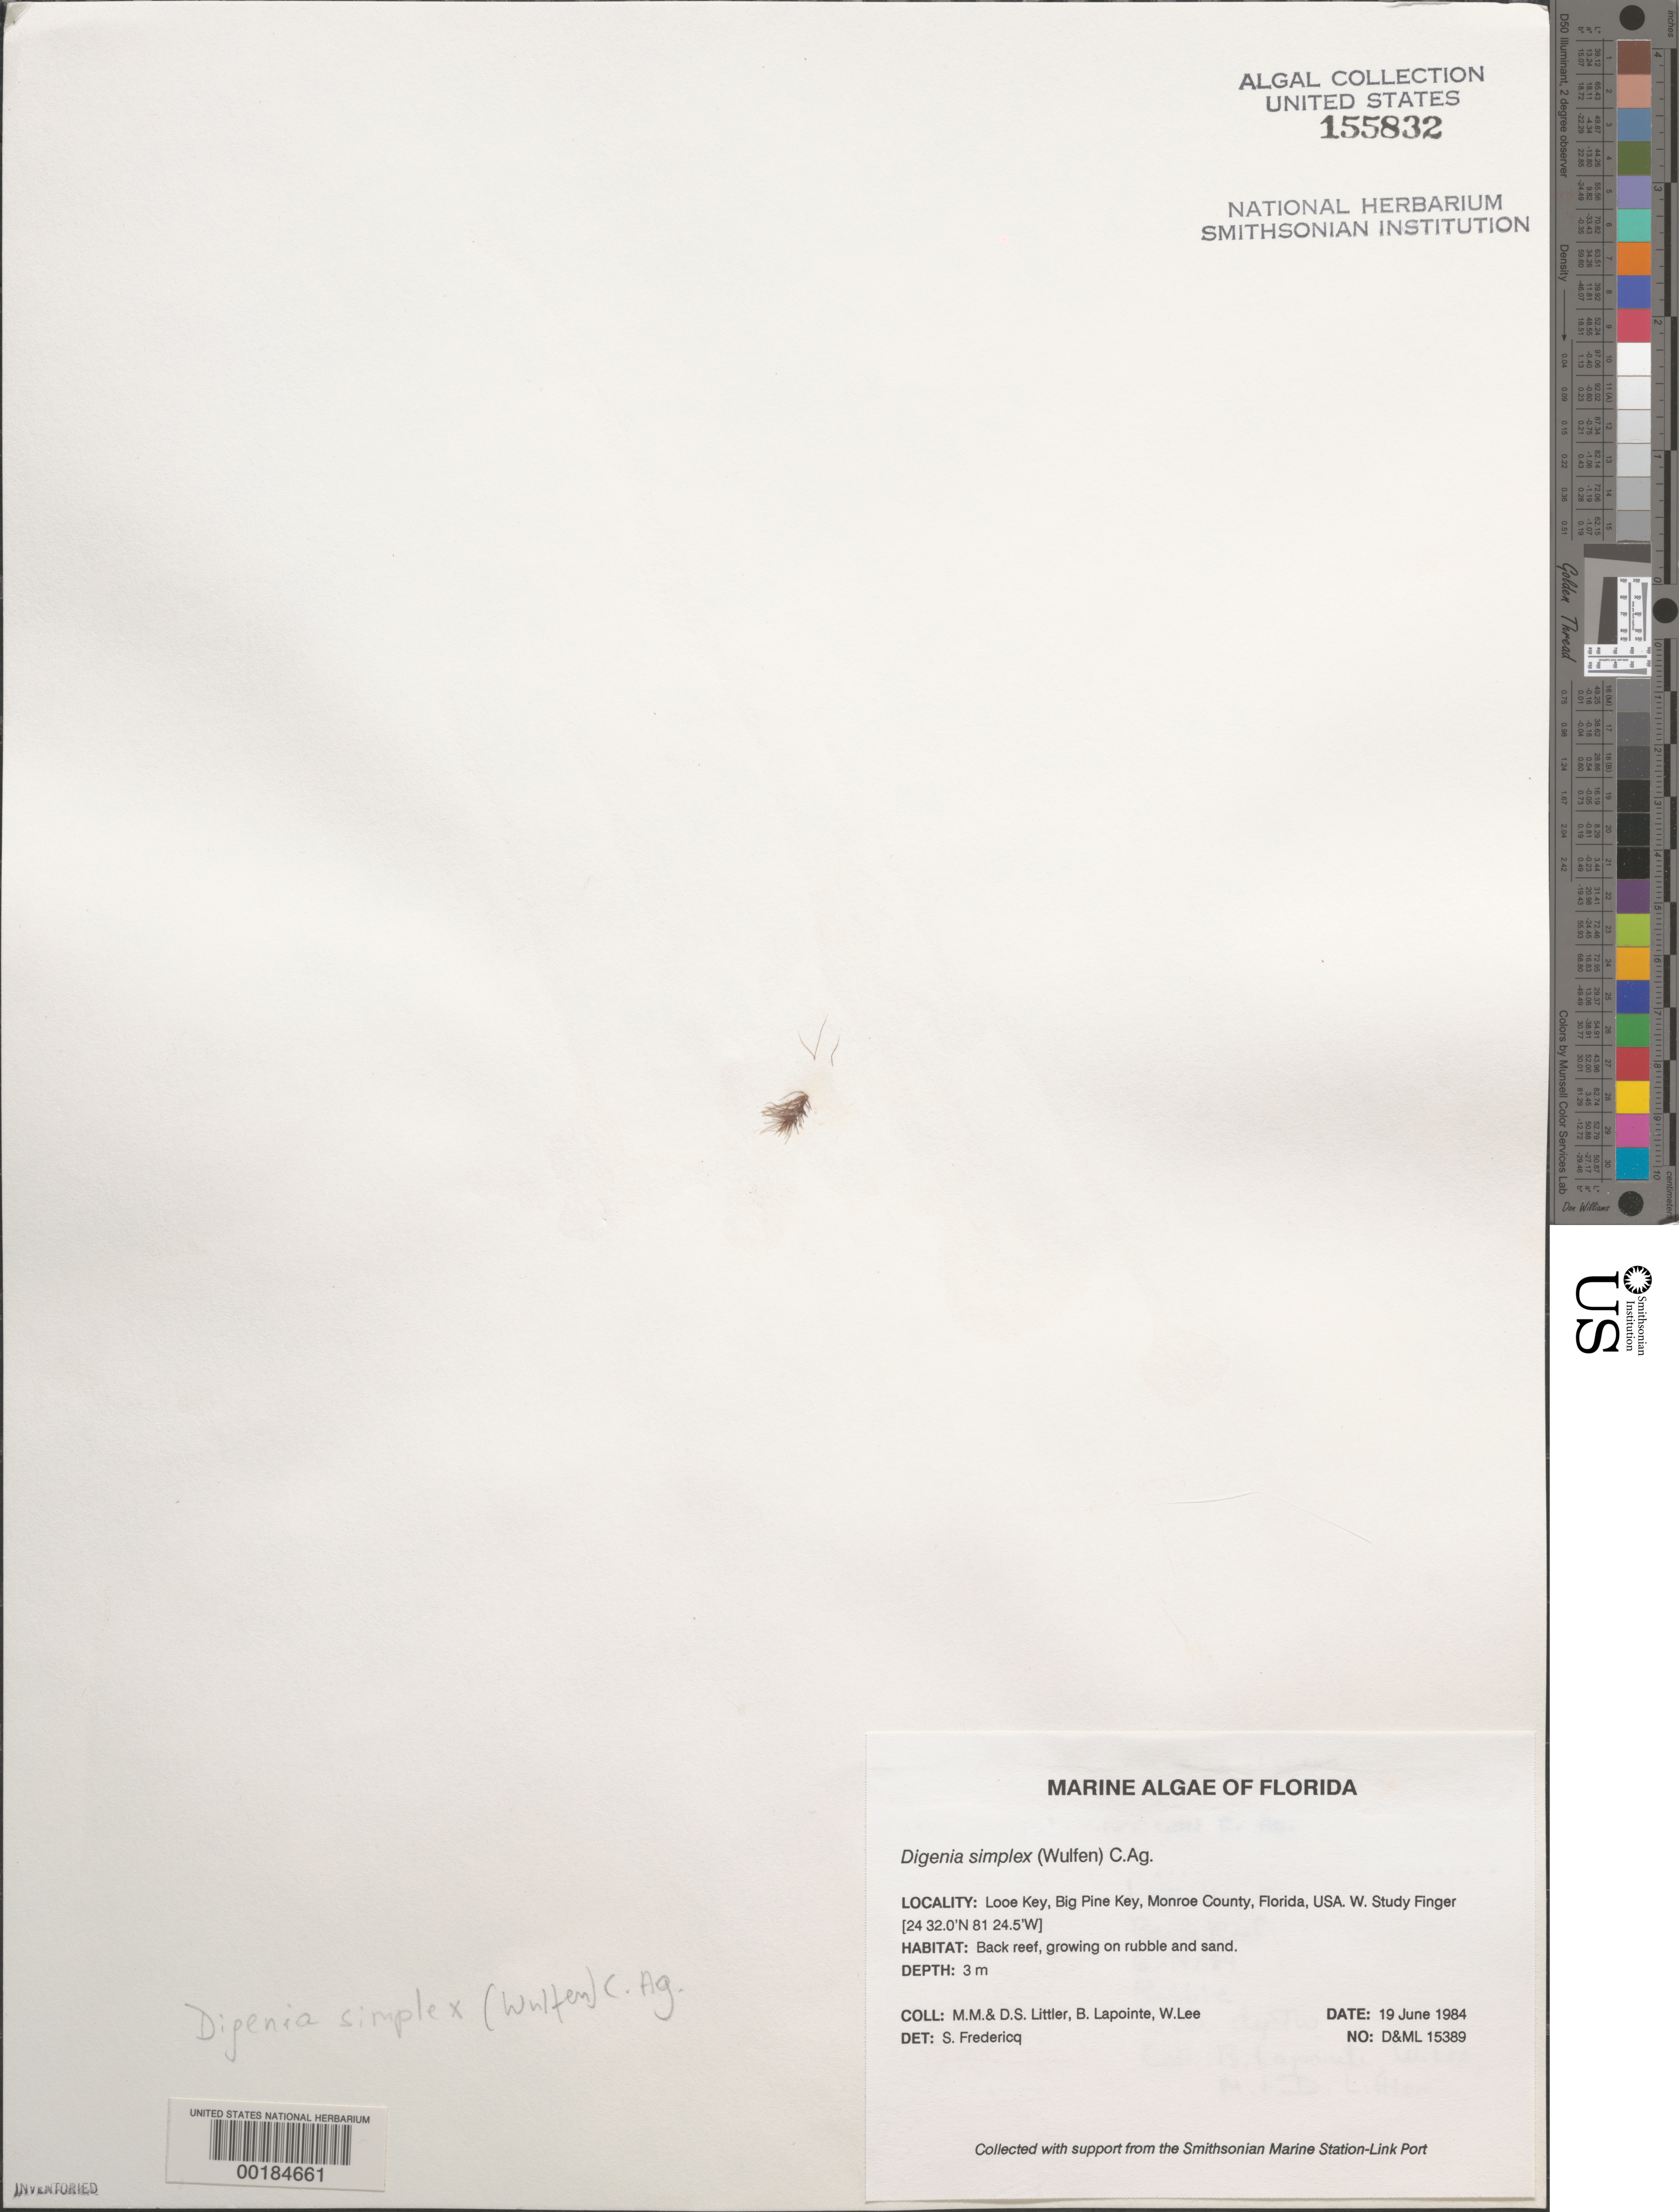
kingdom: Plantae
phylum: Rhodophyta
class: Florideophyceae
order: Ceramiales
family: Rhodomelaceae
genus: Digenea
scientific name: Digenea simplex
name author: (Wulfen) C. Agardh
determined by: Fredericq, S.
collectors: M. M. Littler, D. S. Littler, B. Lapointe & W. Lee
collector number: D&ML 15389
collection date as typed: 19 Jun 1984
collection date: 1984-06-19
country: United States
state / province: Florida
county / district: Monroe County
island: Looe Key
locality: Looe Key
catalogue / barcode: US 155832